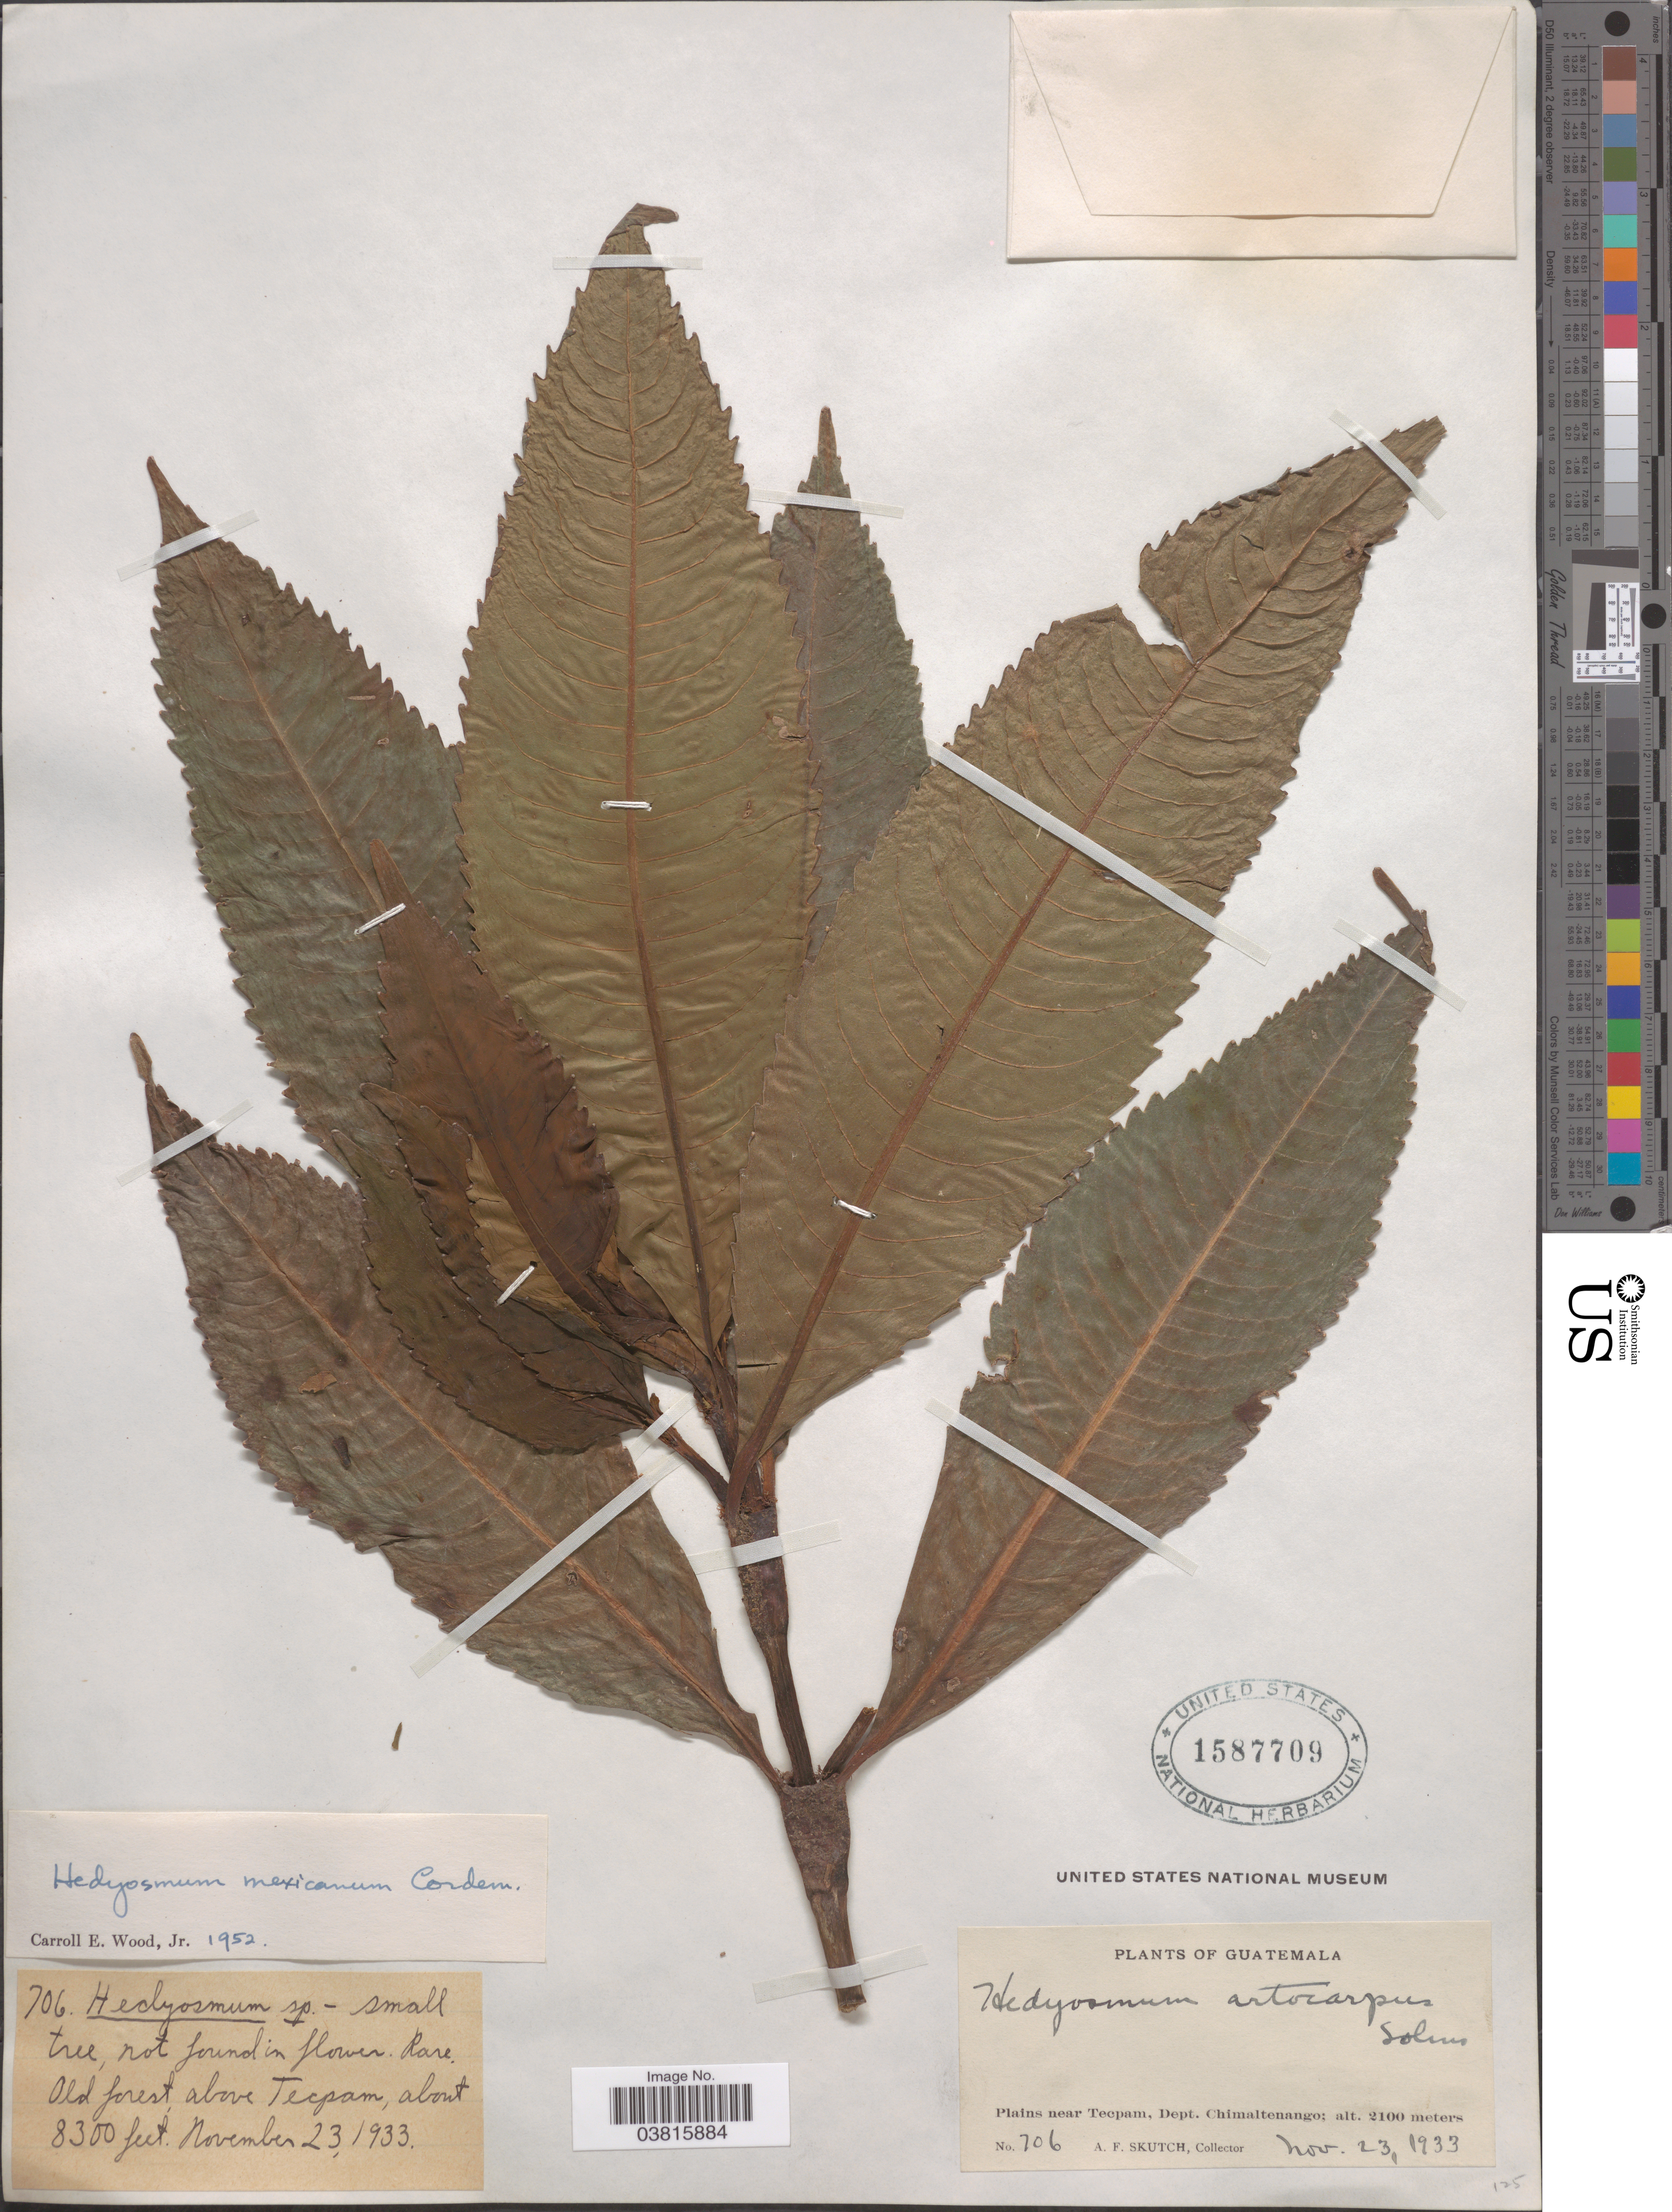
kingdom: Plantae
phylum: Tracheophyta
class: Magnoliopsida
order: Chloranthales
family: Chloranthaceae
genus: Hedyosmum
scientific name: Hedyosmum artocarpus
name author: Solms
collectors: A. F. Skutch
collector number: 706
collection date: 1933-11-23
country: Guatemala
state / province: Chimaltenango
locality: Plains near Tecpam, Dept. Chimaltenango.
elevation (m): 2100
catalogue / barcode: US 1587709